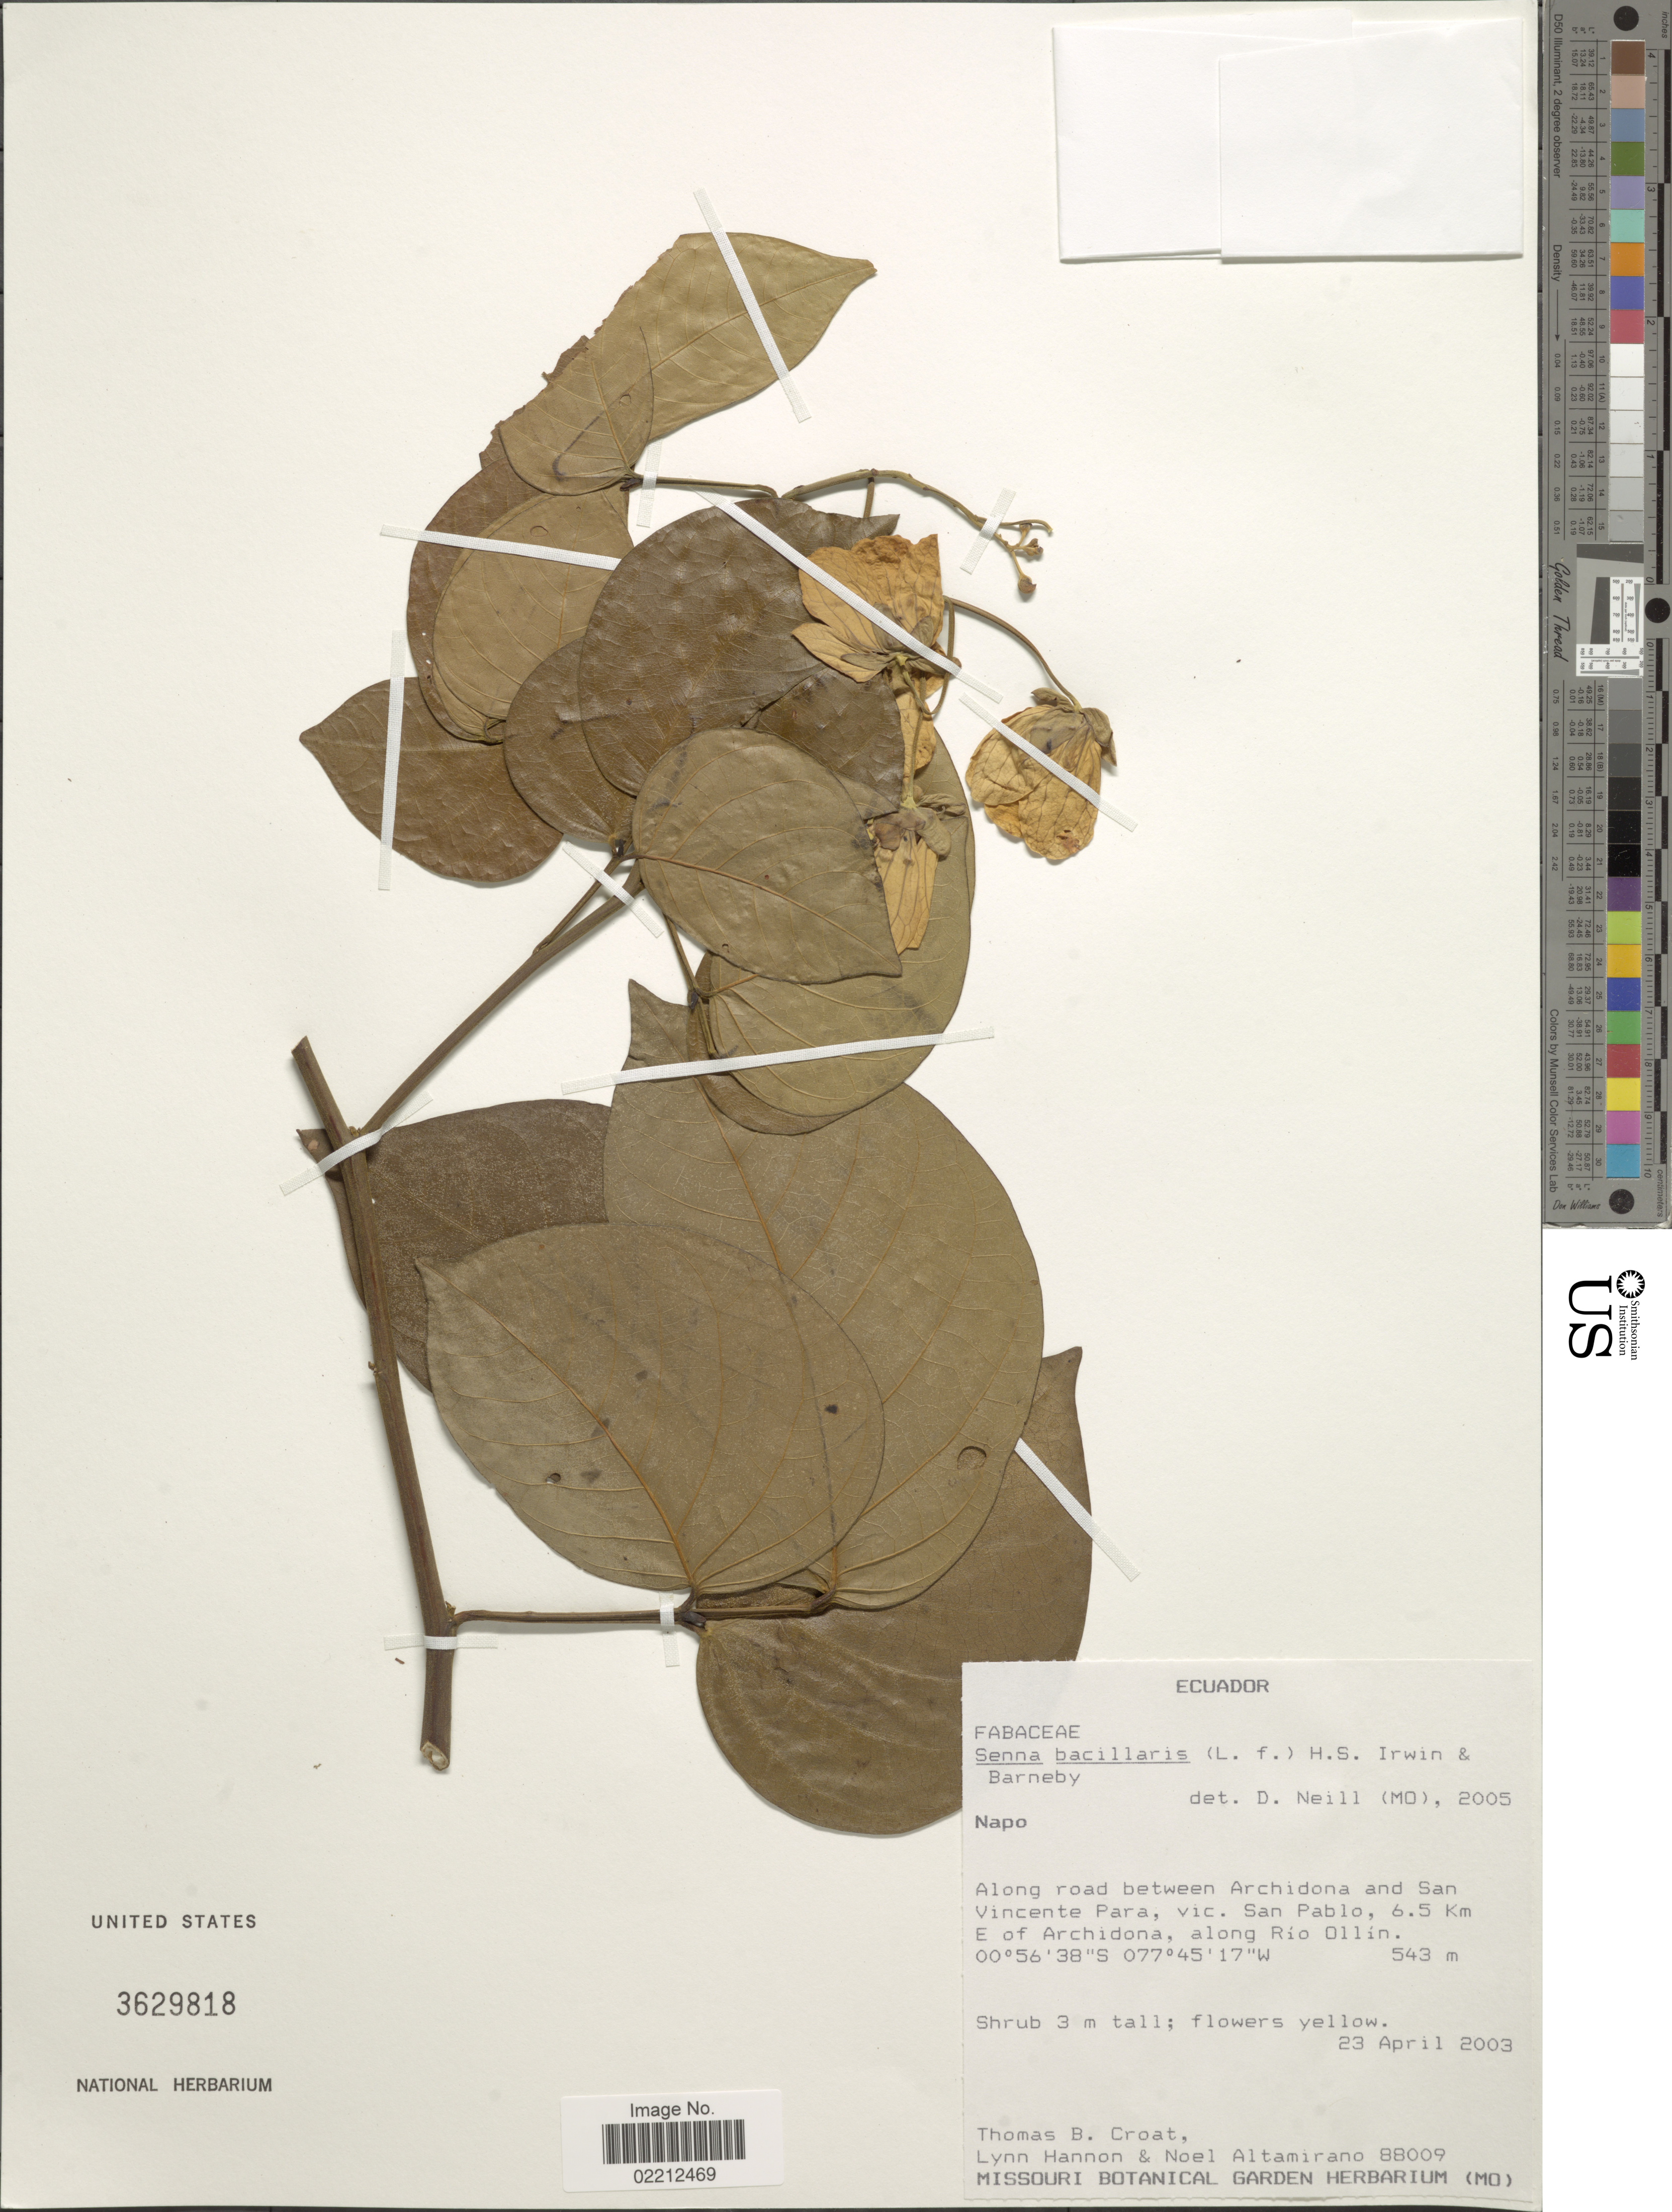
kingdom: Plantae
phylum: Tracheophyta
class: Magnoliopsida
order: Fabales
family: Fabaceae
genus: Senna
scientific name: Senna bacillaris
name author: (L. f.) H.S. Irwin & Barneby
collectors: T. B. Croat, L. Hannon & N. Altamirano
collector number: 88009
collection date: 2003-04-23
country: Ecuador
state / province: Napo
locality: Napo. Along Road between Archindona and San Vicente Para, vic. San Pablo, 6.5 Km E of archidona, along Rio Ollin.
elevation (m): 543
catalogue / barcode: US 3629818